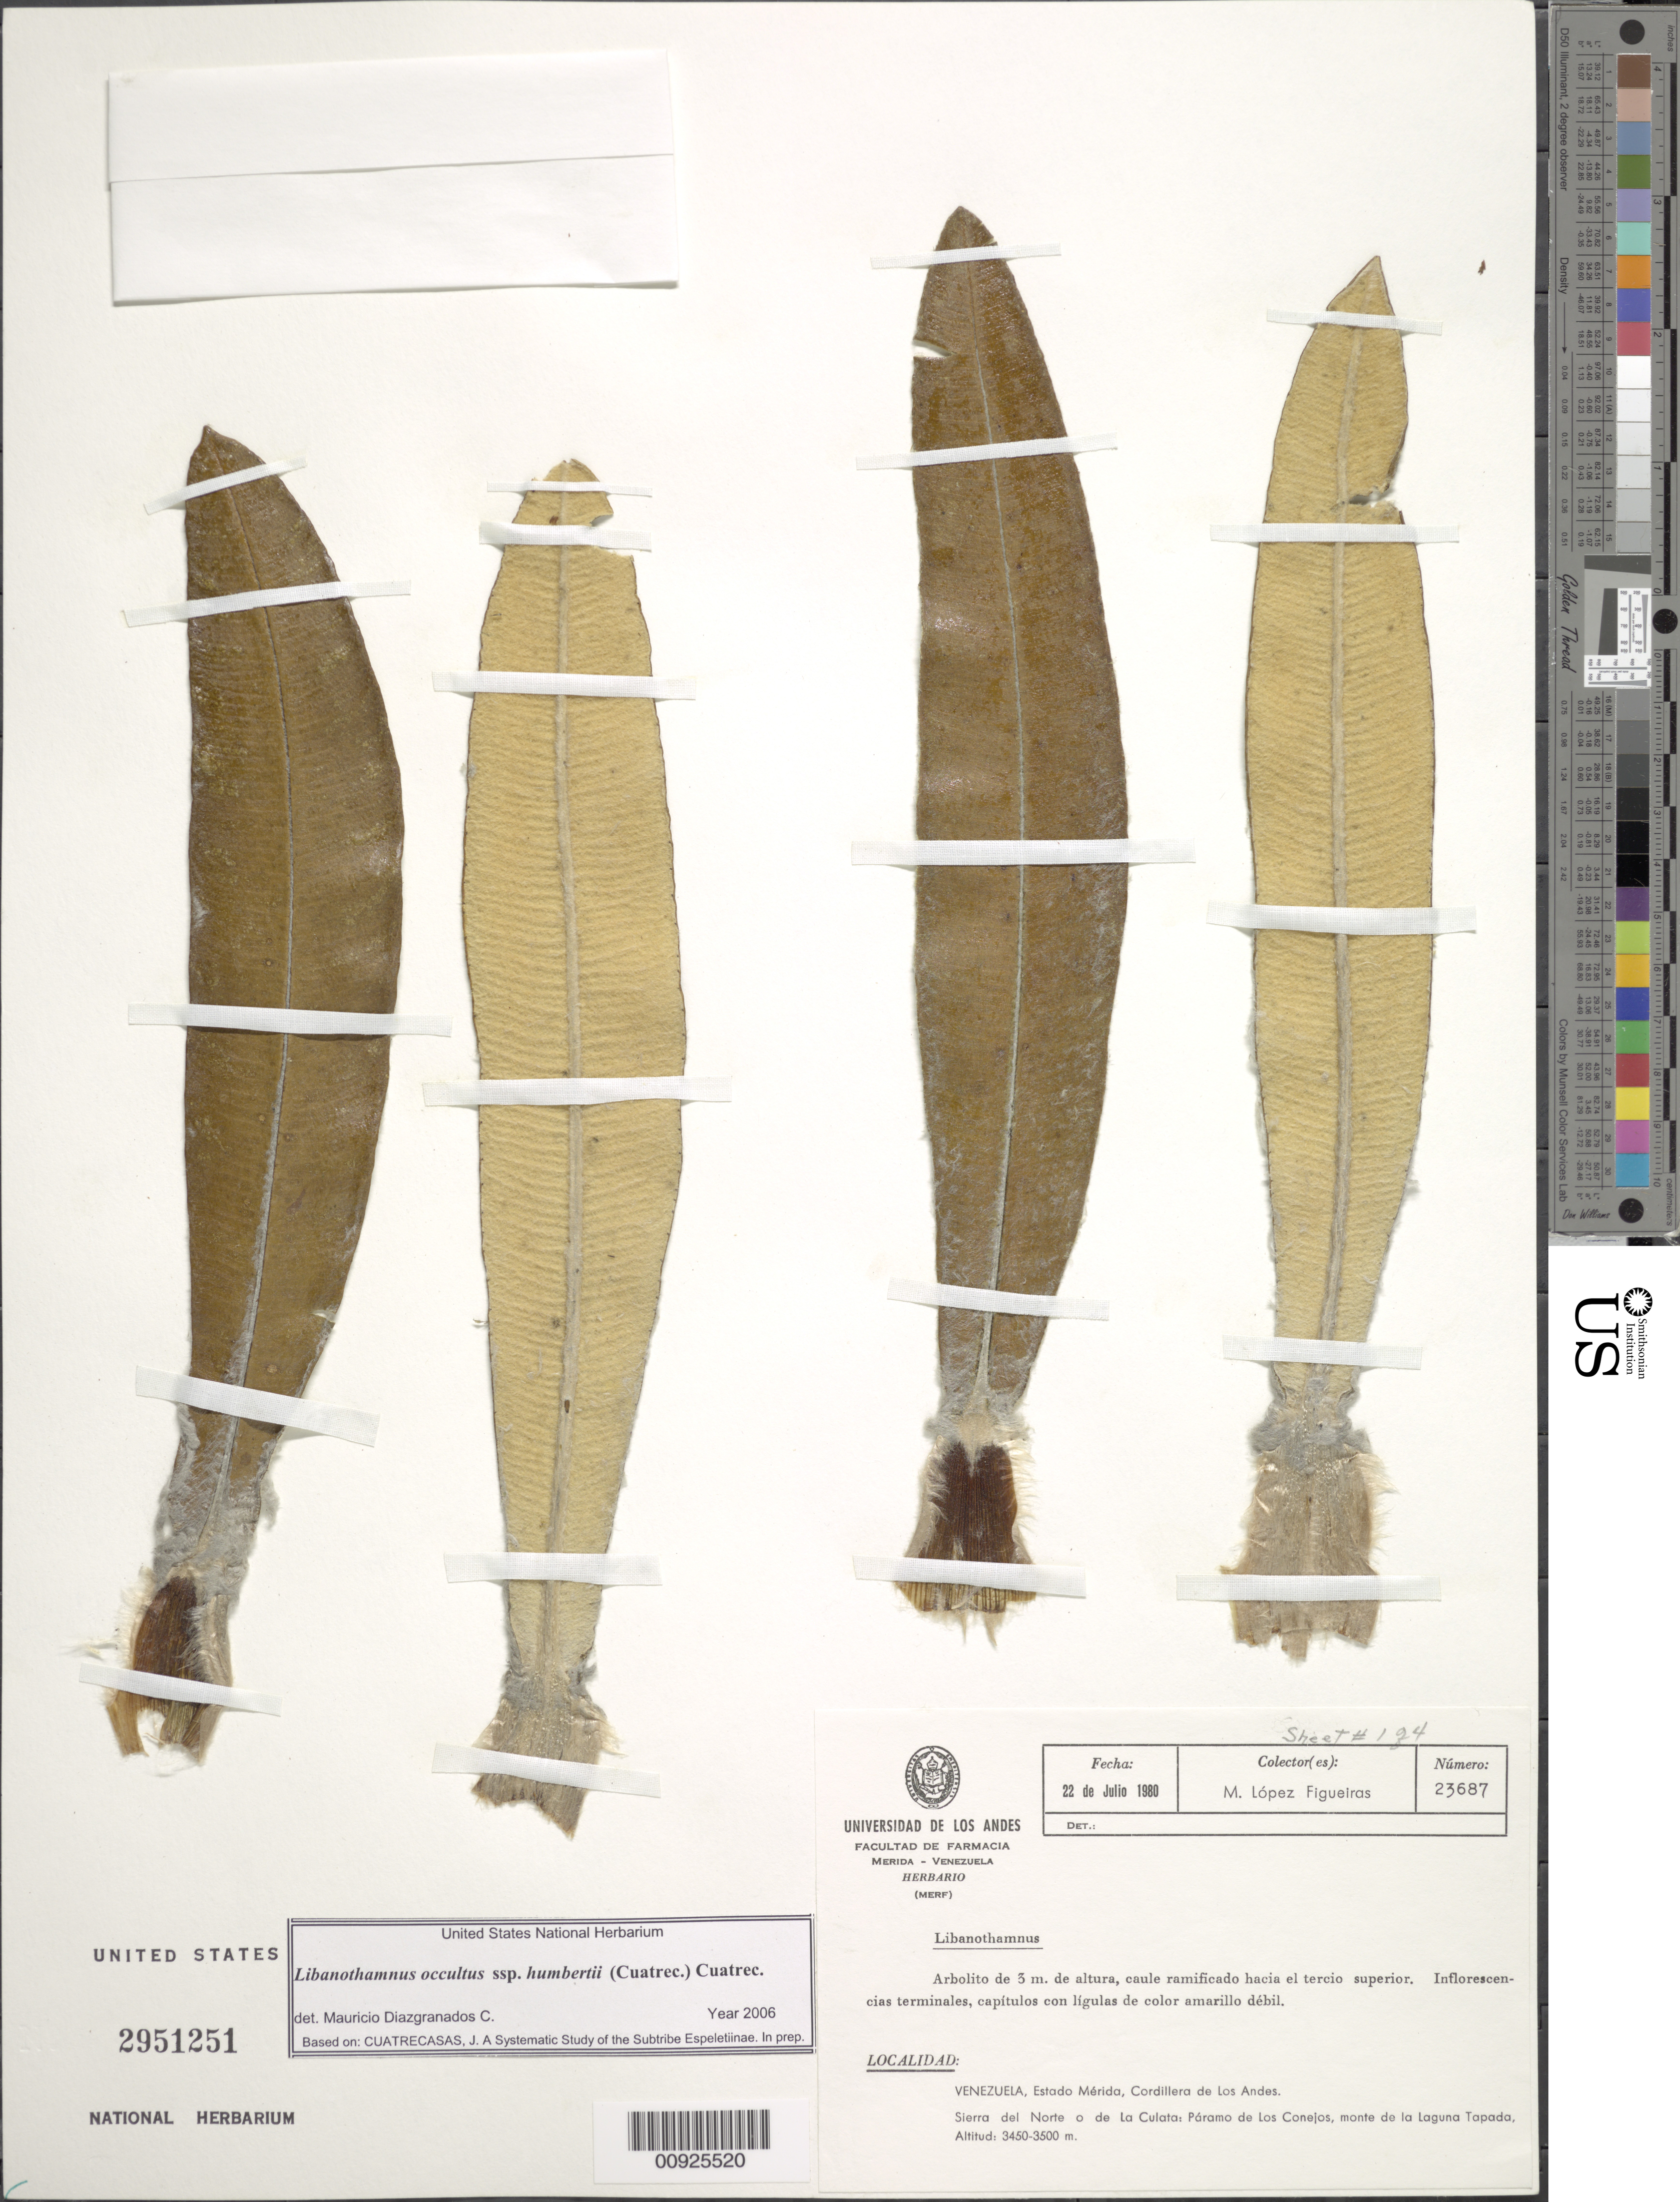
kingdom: Plantae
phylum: Tracheophyta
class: Magnoliopsida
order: Asterales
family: Asteraceae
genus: Libanothamnus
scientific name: Libanothamnus occultus subsp. humbertii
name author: (Cuatrec.) Cuatrec.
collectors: M. López Figueiras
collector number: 23687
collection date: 1980-07-22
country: Venezuela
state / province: Mérida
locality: Páramo de los Conejos. Sierra del Norte o de la Culata, Páramo de los Conejos, monte de la Laguna Tapada.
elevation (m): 3450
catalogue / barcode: US 2951251